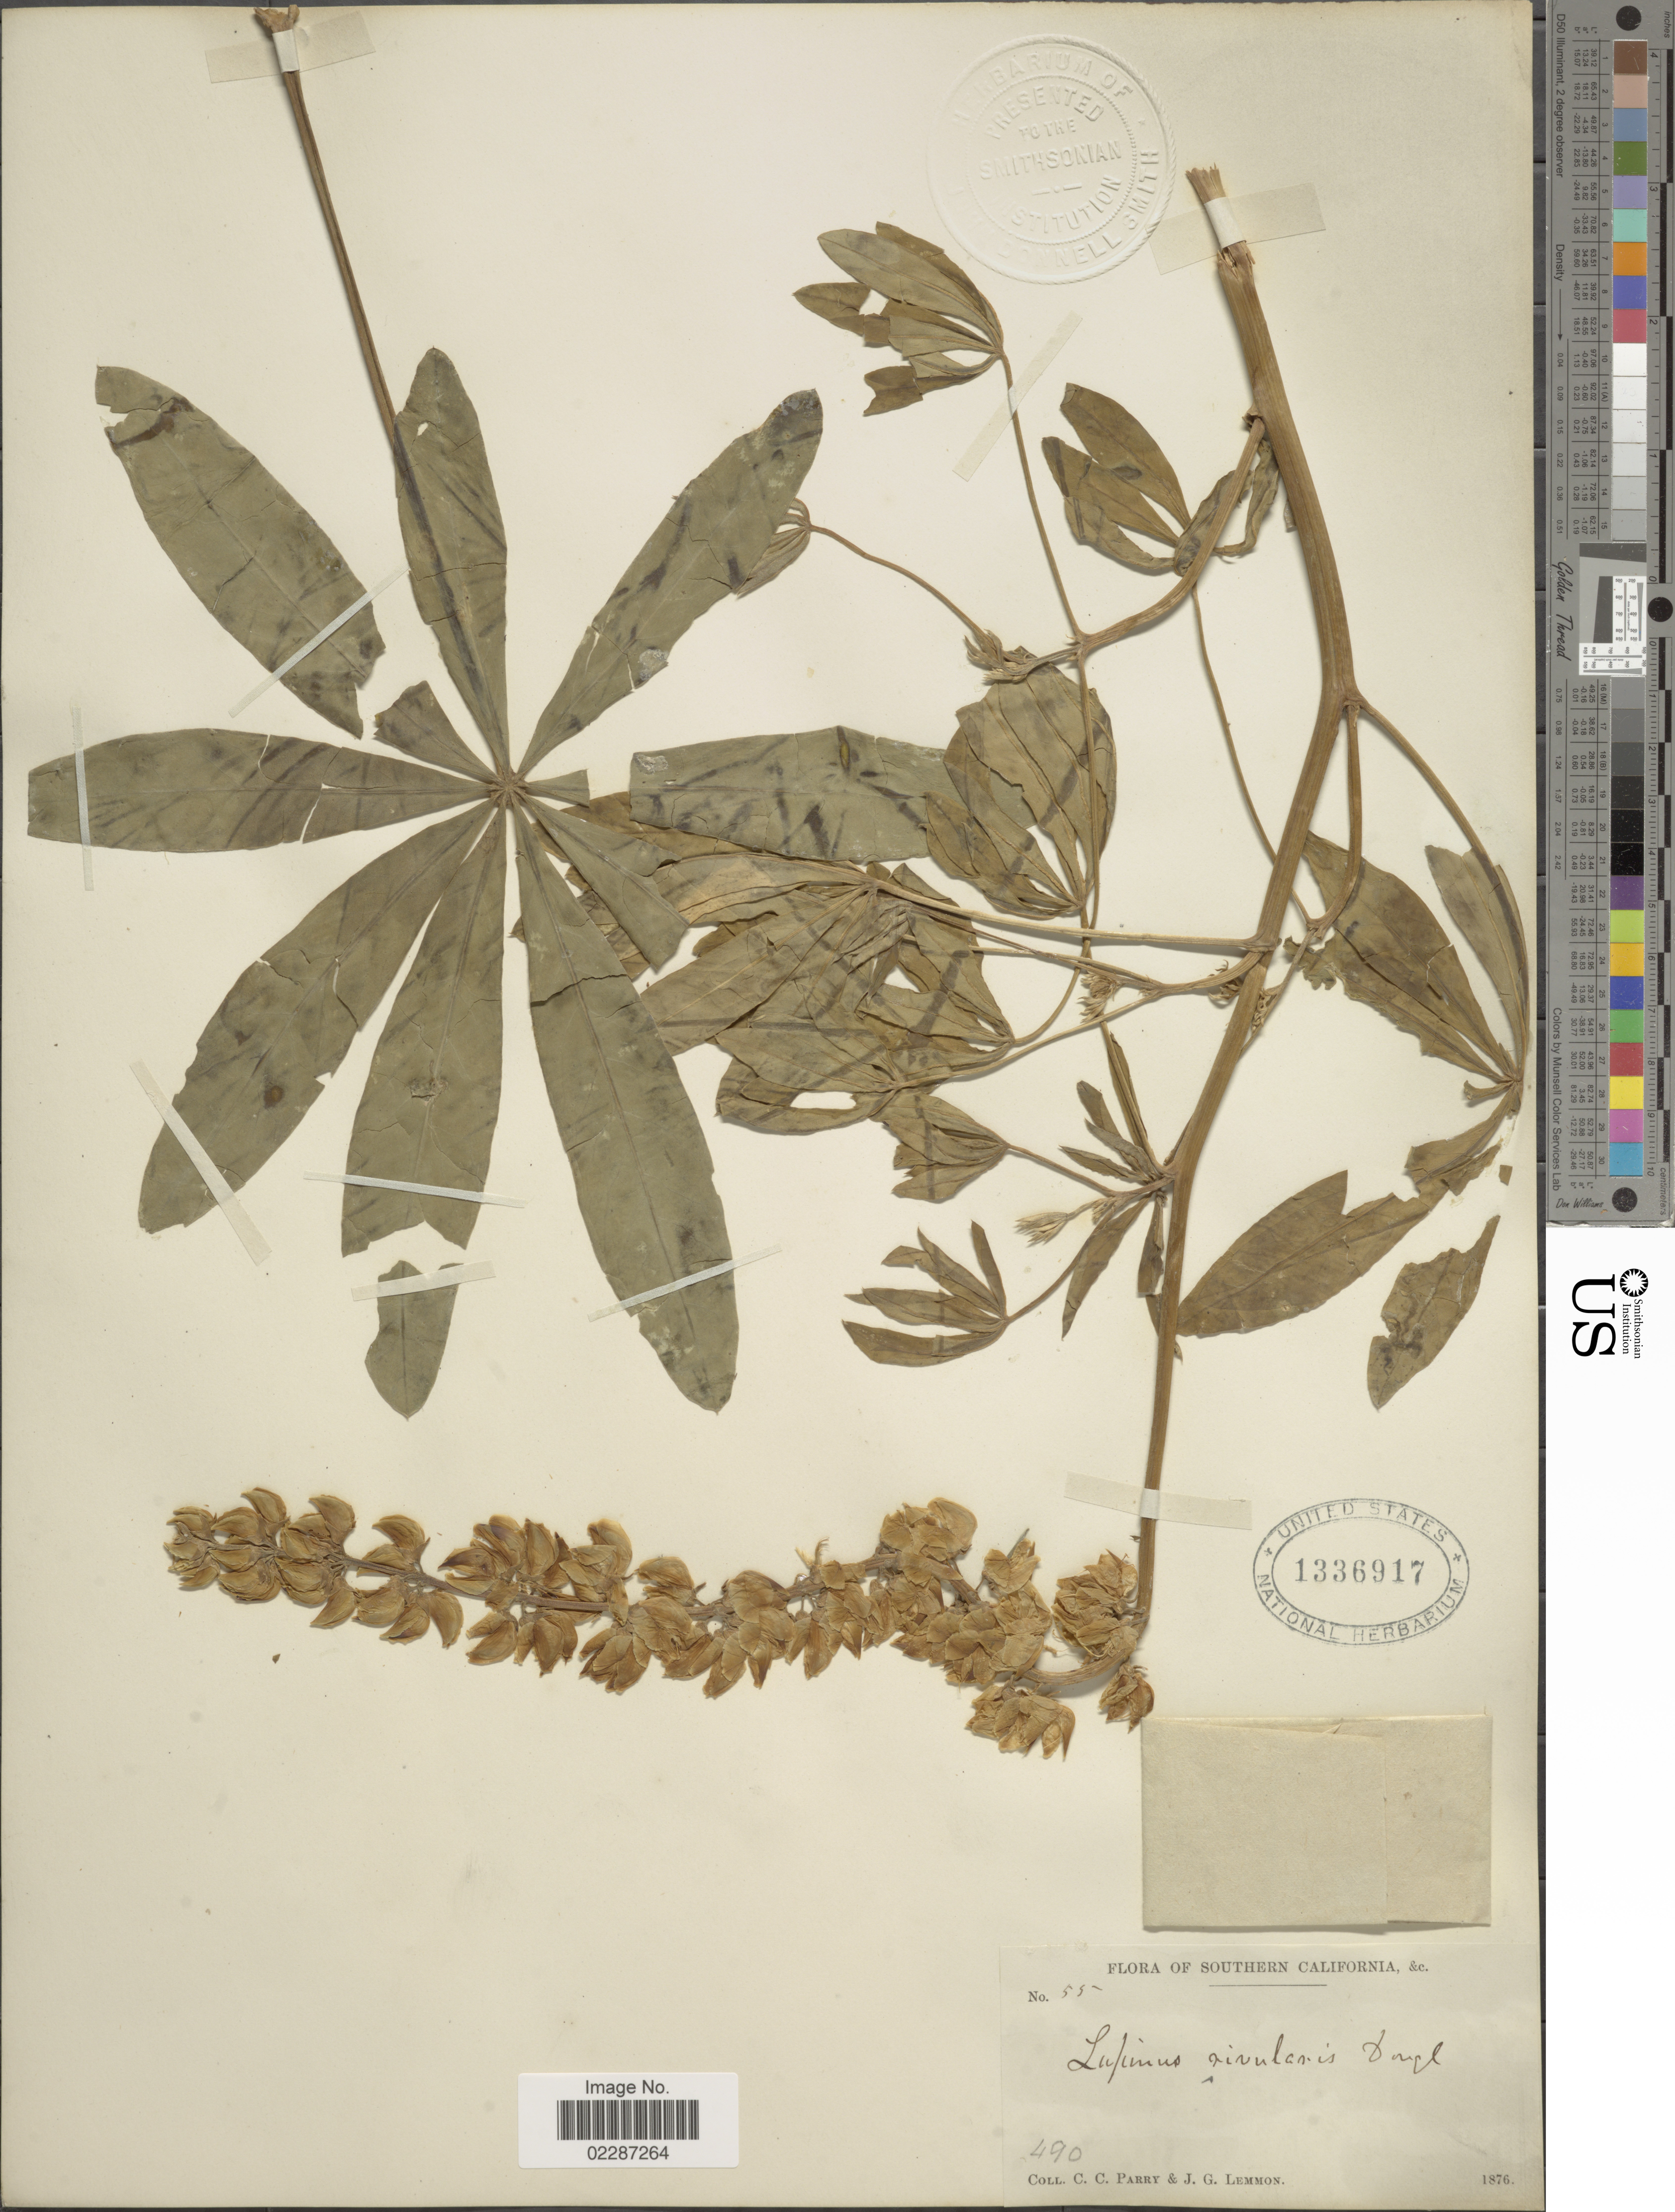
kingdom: Plantae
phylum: Tracheophyta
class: Magnoliopsida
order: Fabales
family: Fabaceae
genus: Lupinus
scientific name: Lupinus rivularis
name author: Lindl.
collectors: C. C. Parry & J. Lemmon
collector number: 490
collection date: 1876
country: United States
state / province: California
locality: Southern california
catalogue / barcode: US 1336917